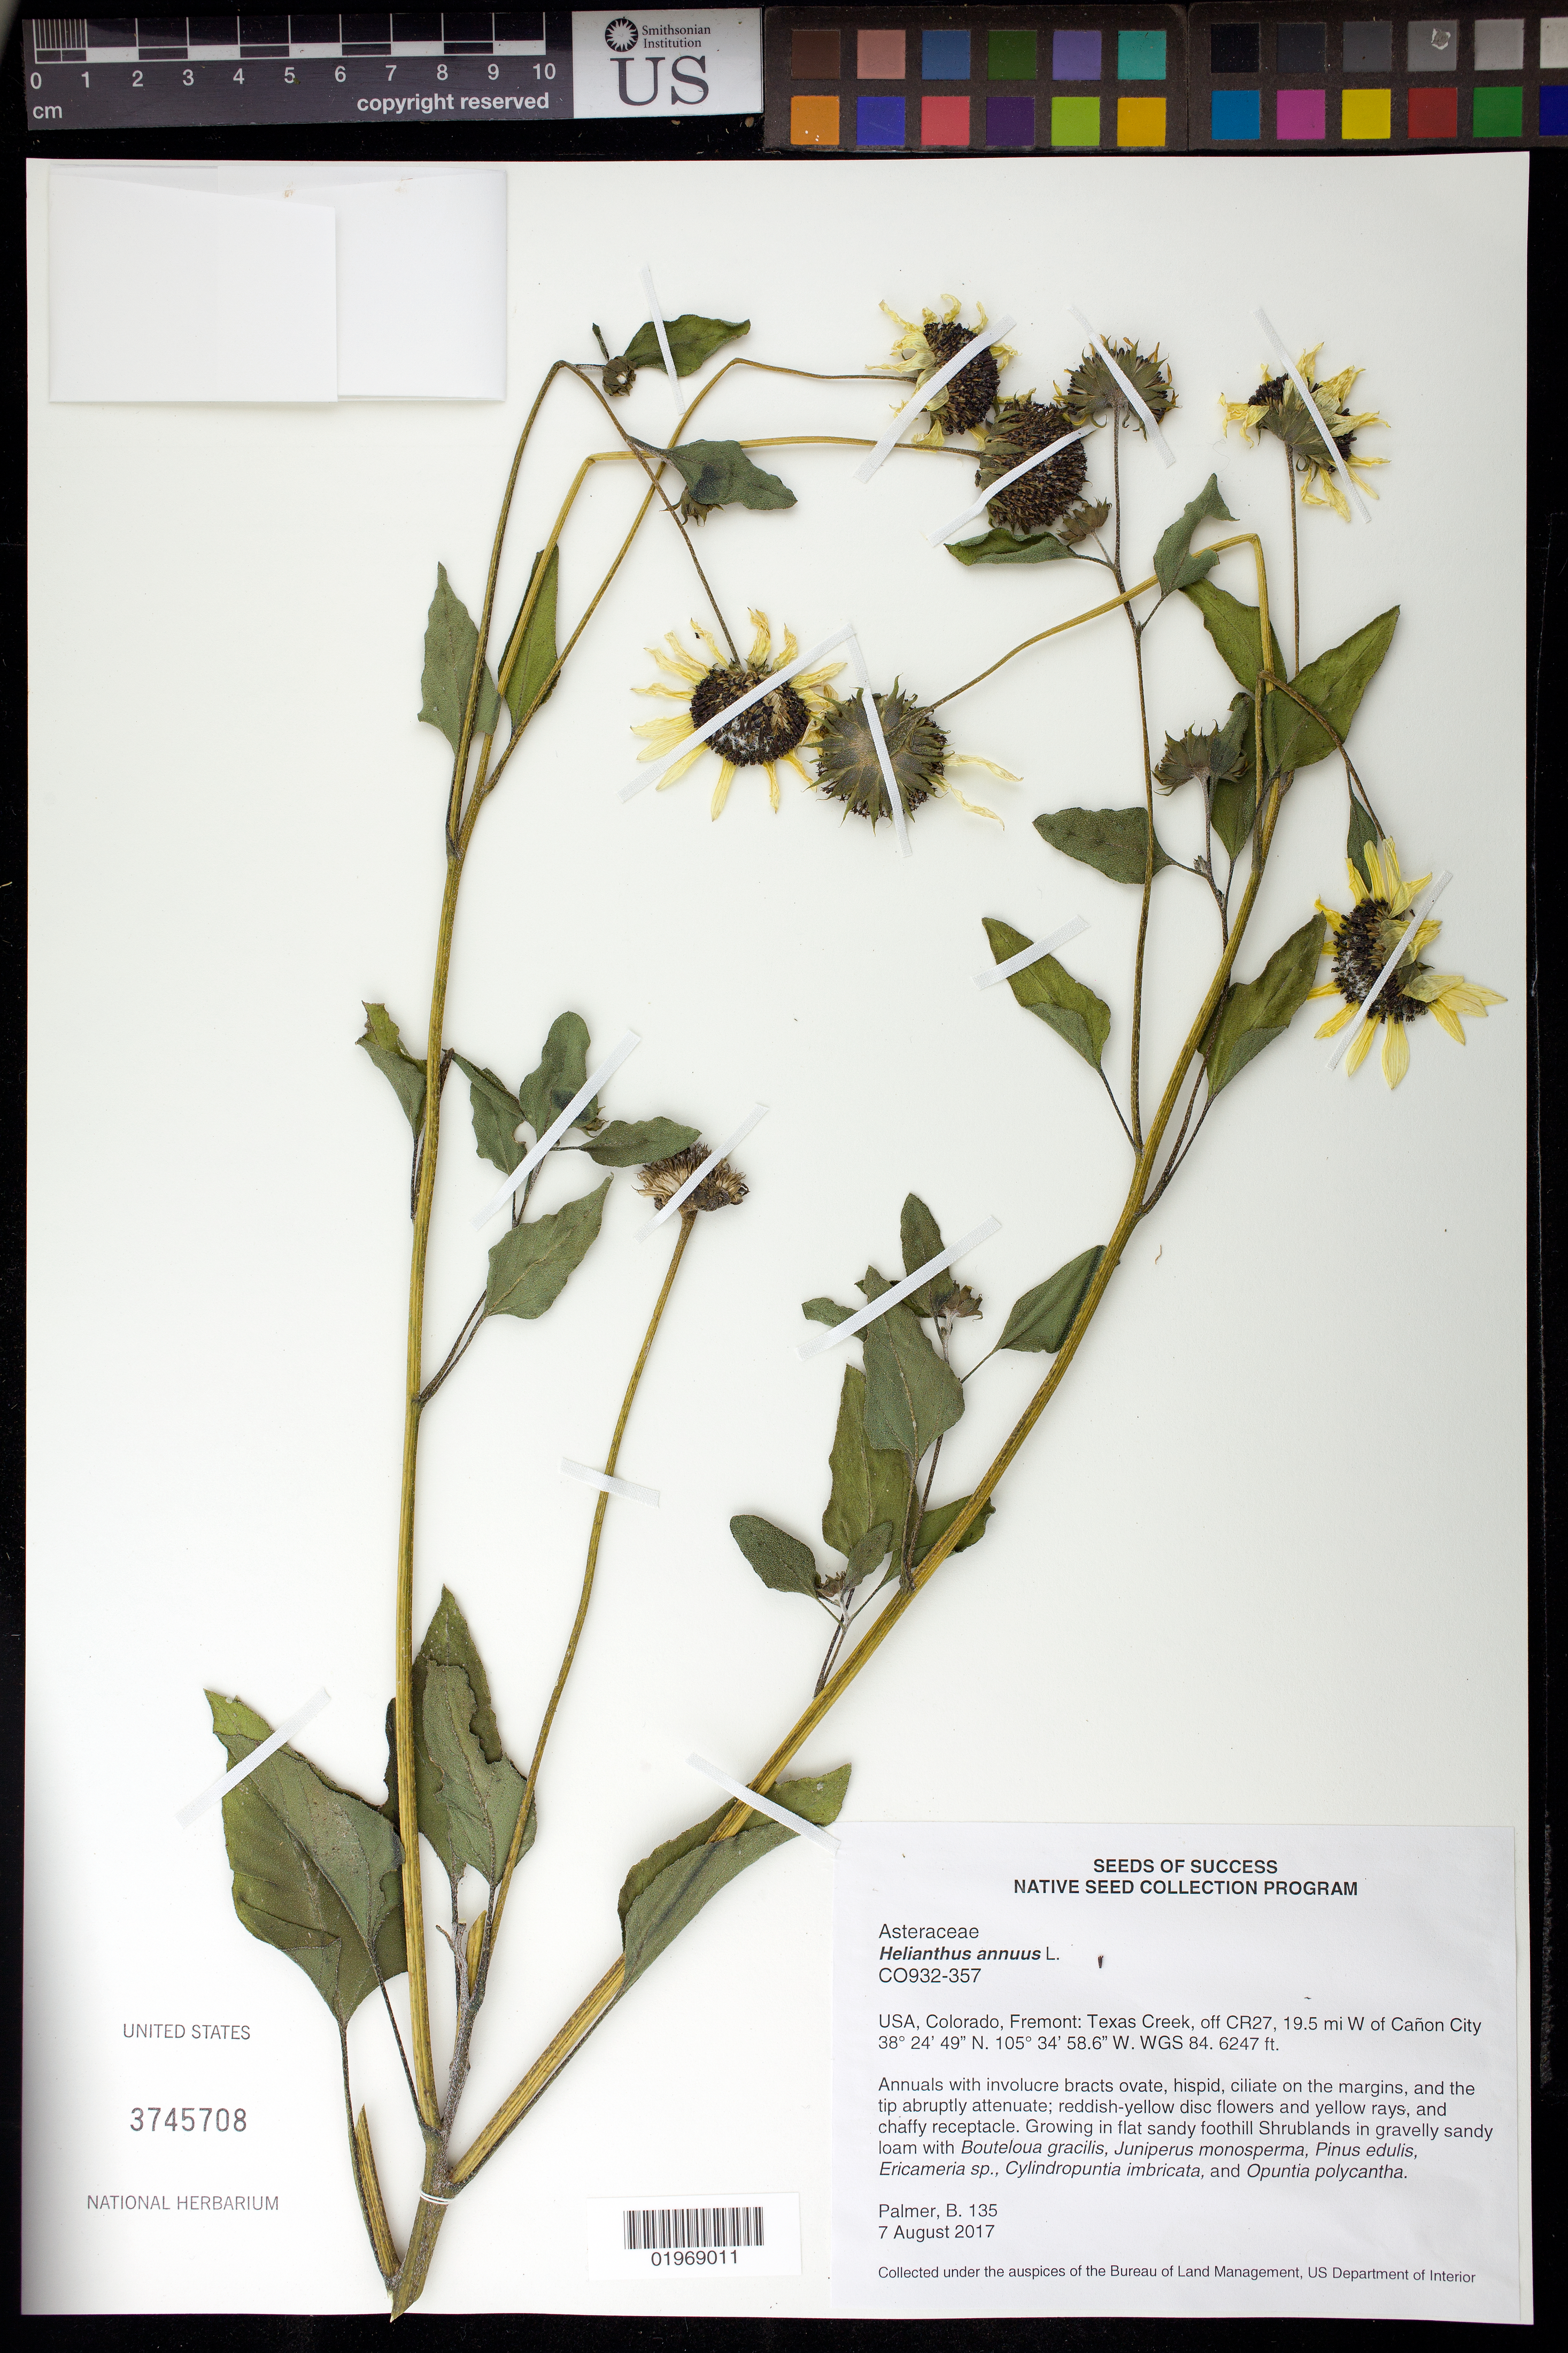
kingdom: Plantae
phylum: Tracheophyta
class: Magnoliopsida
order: Asterales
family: Asteraceae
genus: Helianthus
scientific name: Helianthus annuus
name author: L.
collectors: B. Palmer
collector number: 135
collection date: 2017-08-07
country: United States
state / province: Colorado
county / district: Fremont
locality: Texas Creek Recreation Area, off County Road 27, 19.5 mi. W of Canyon City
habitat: Shrublands in gravelly sandy loam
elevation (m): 1904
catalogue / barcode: US 3745708